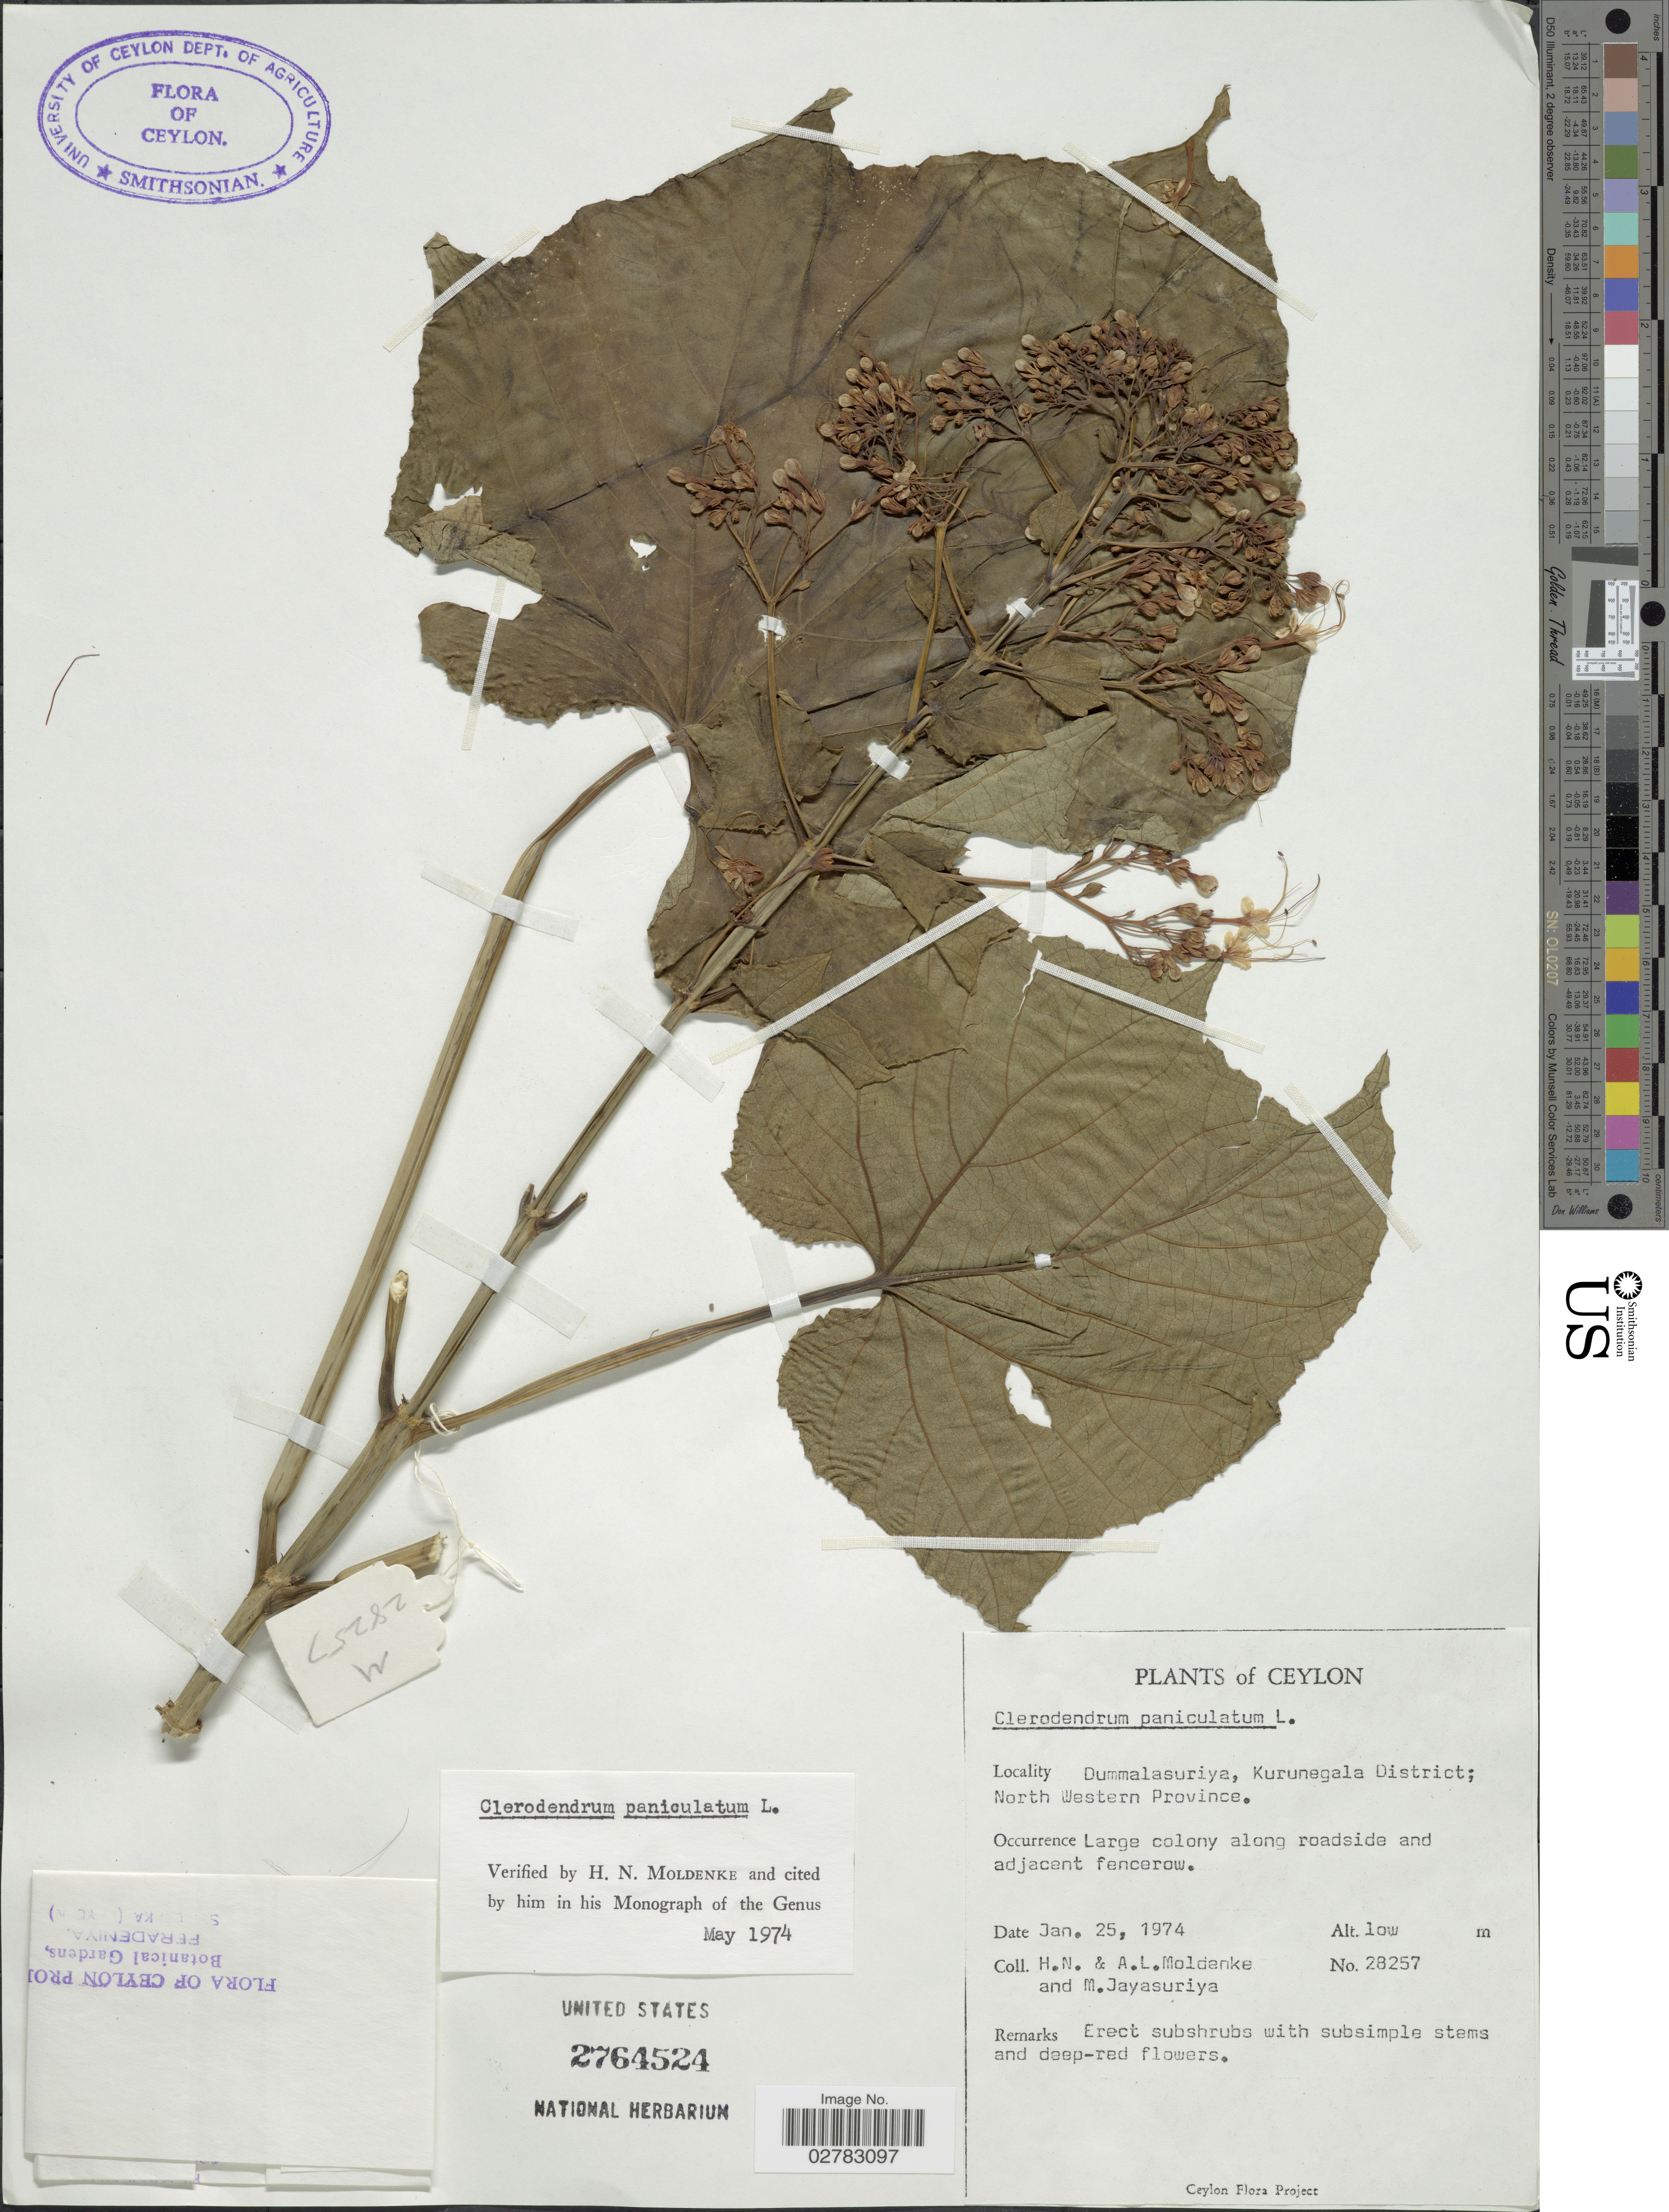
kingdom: Plantae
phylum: Tracheophyta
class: Magnoliopsida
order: Lamiales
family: Lamiaceae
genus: Clerodendrum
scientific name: Clerodendrum paniculatum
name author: L.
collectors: H. N. Moldenke, A. L. Moldenke & M. Jayasuriya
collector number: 28257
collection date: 1974-01-25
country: Sri Lanka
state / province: North Western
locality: Ceylon. Dummalasuriya, Kurunegala District.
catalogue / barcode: US 2764524